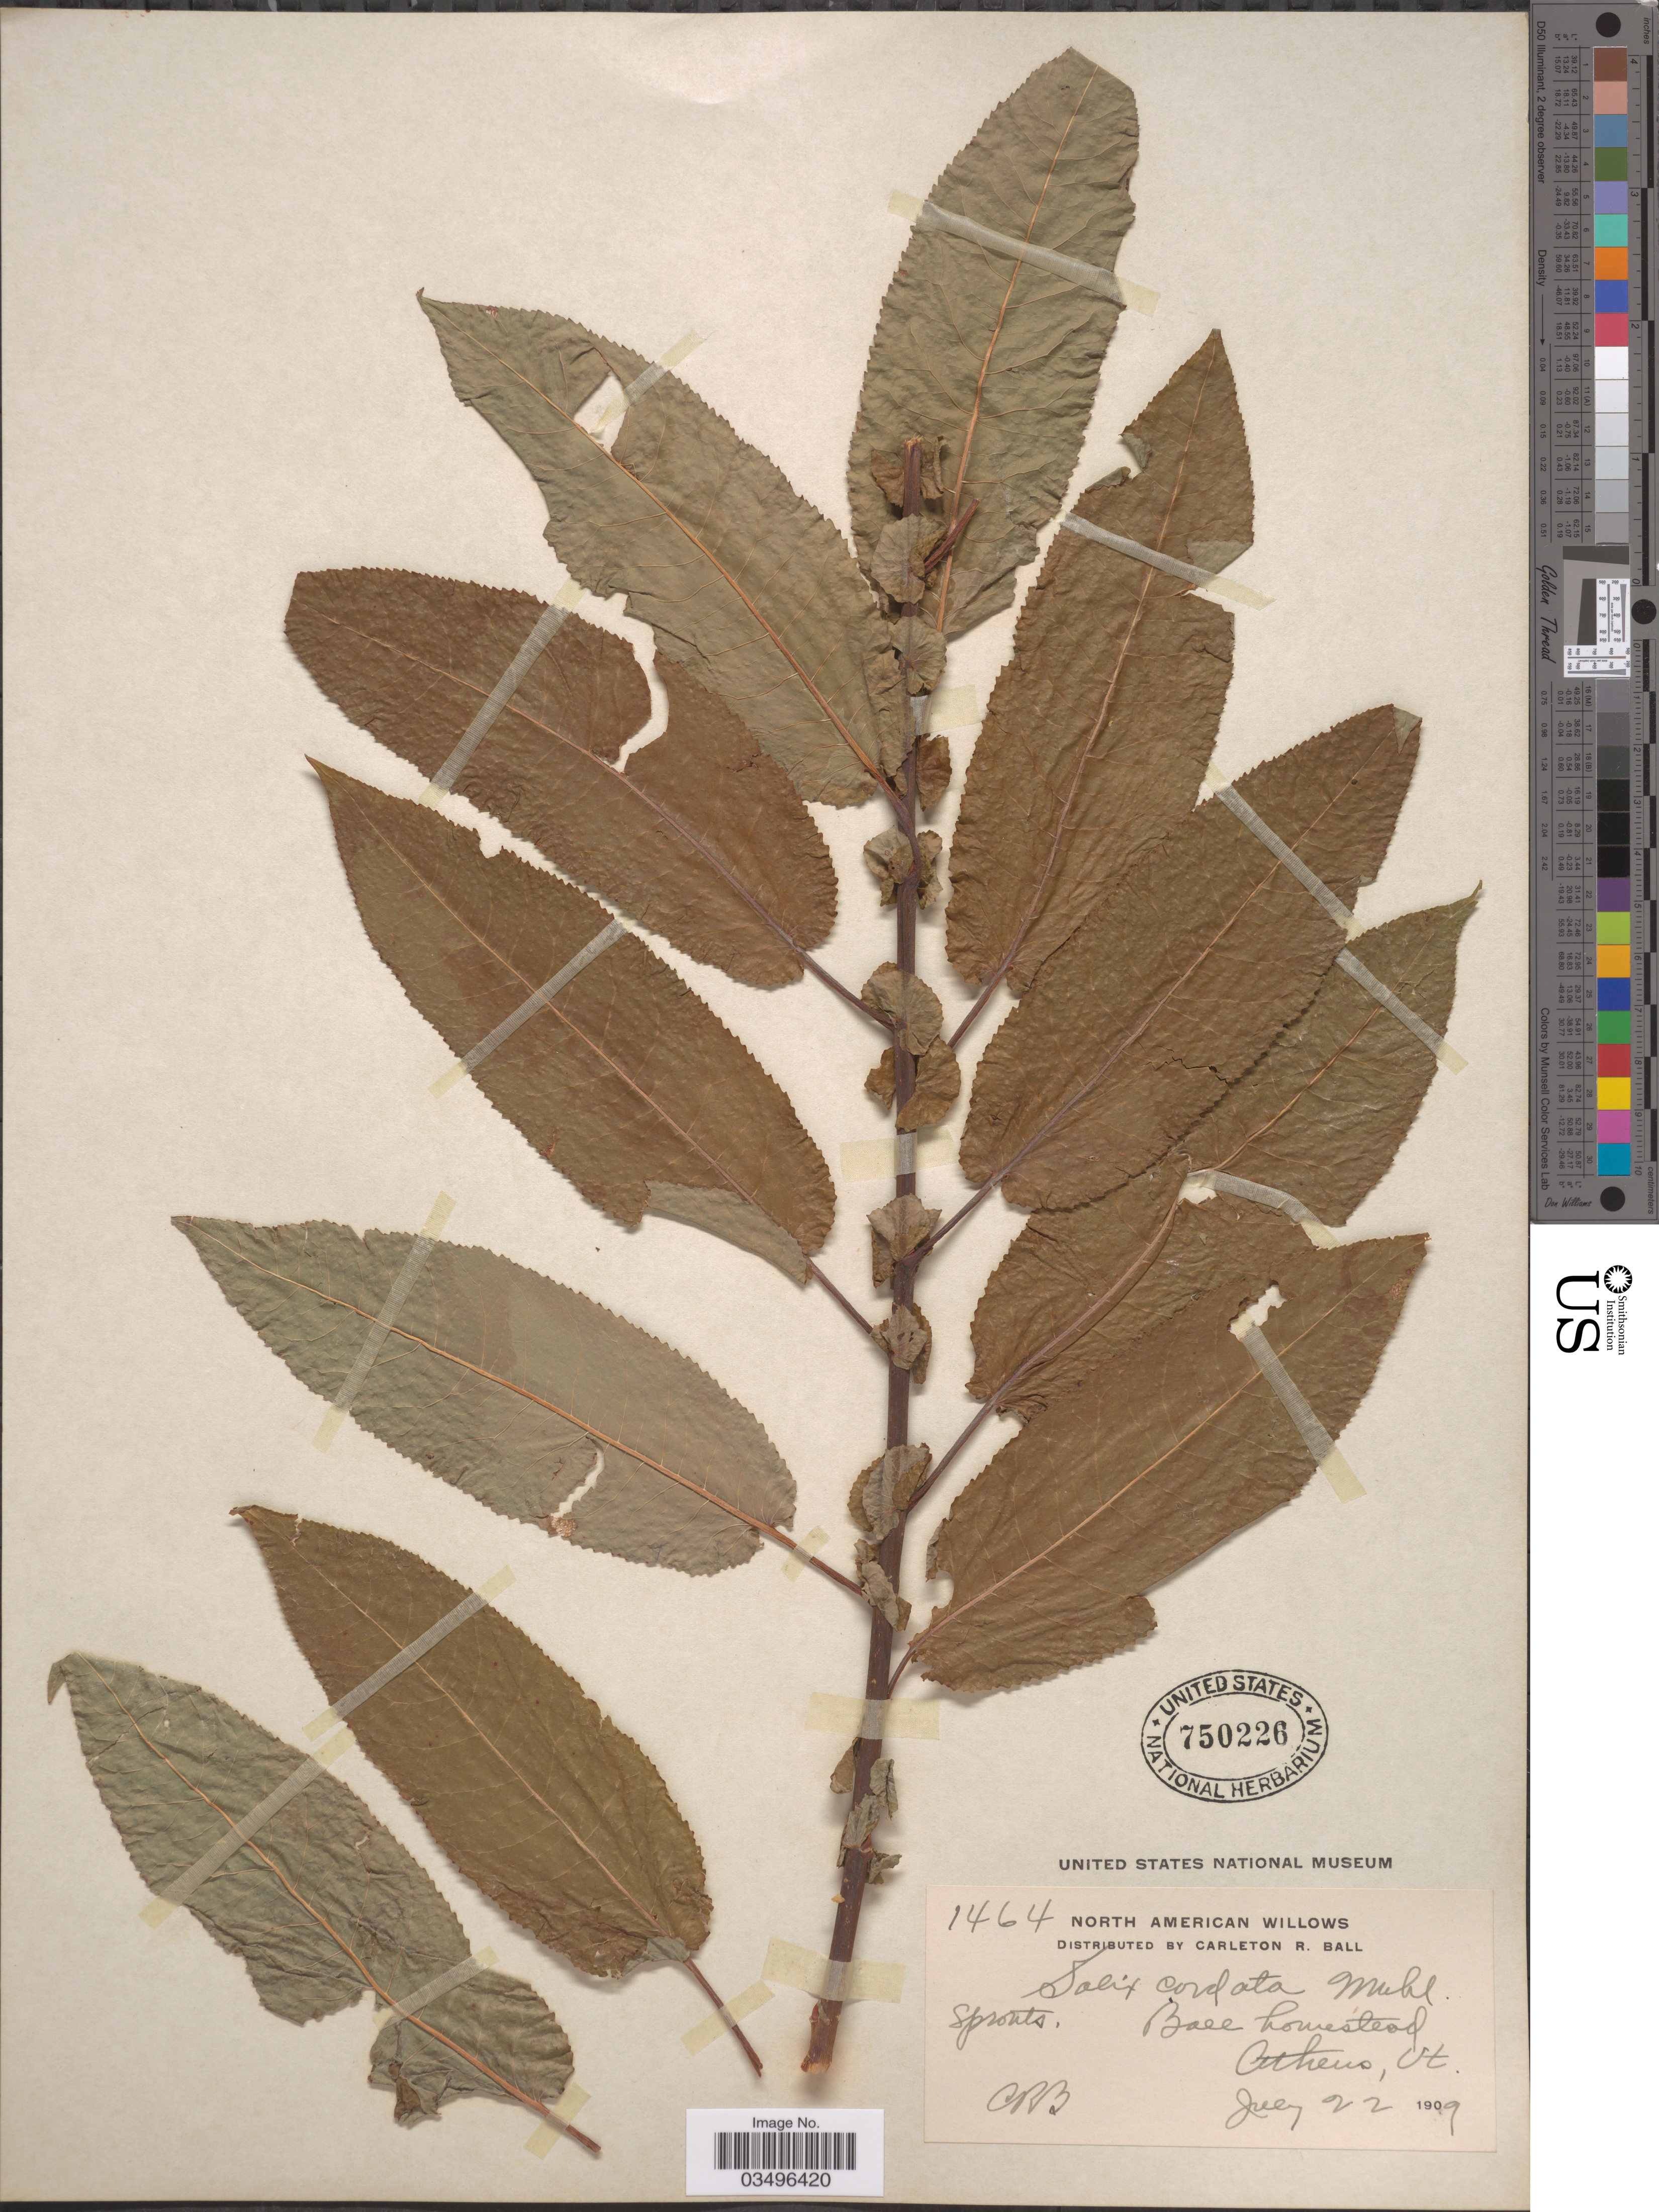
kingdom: Plantae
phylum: Tracheophyta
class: Magnoliopsida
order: Malpighiales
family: Salicaceae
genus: Salix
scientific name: Salix cordata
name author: Michx.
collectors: C. R. Ball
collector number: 1464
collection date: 1909-07-22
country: United States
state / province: Vermont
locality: Ball homestead. Athens.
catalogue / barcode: US 750226